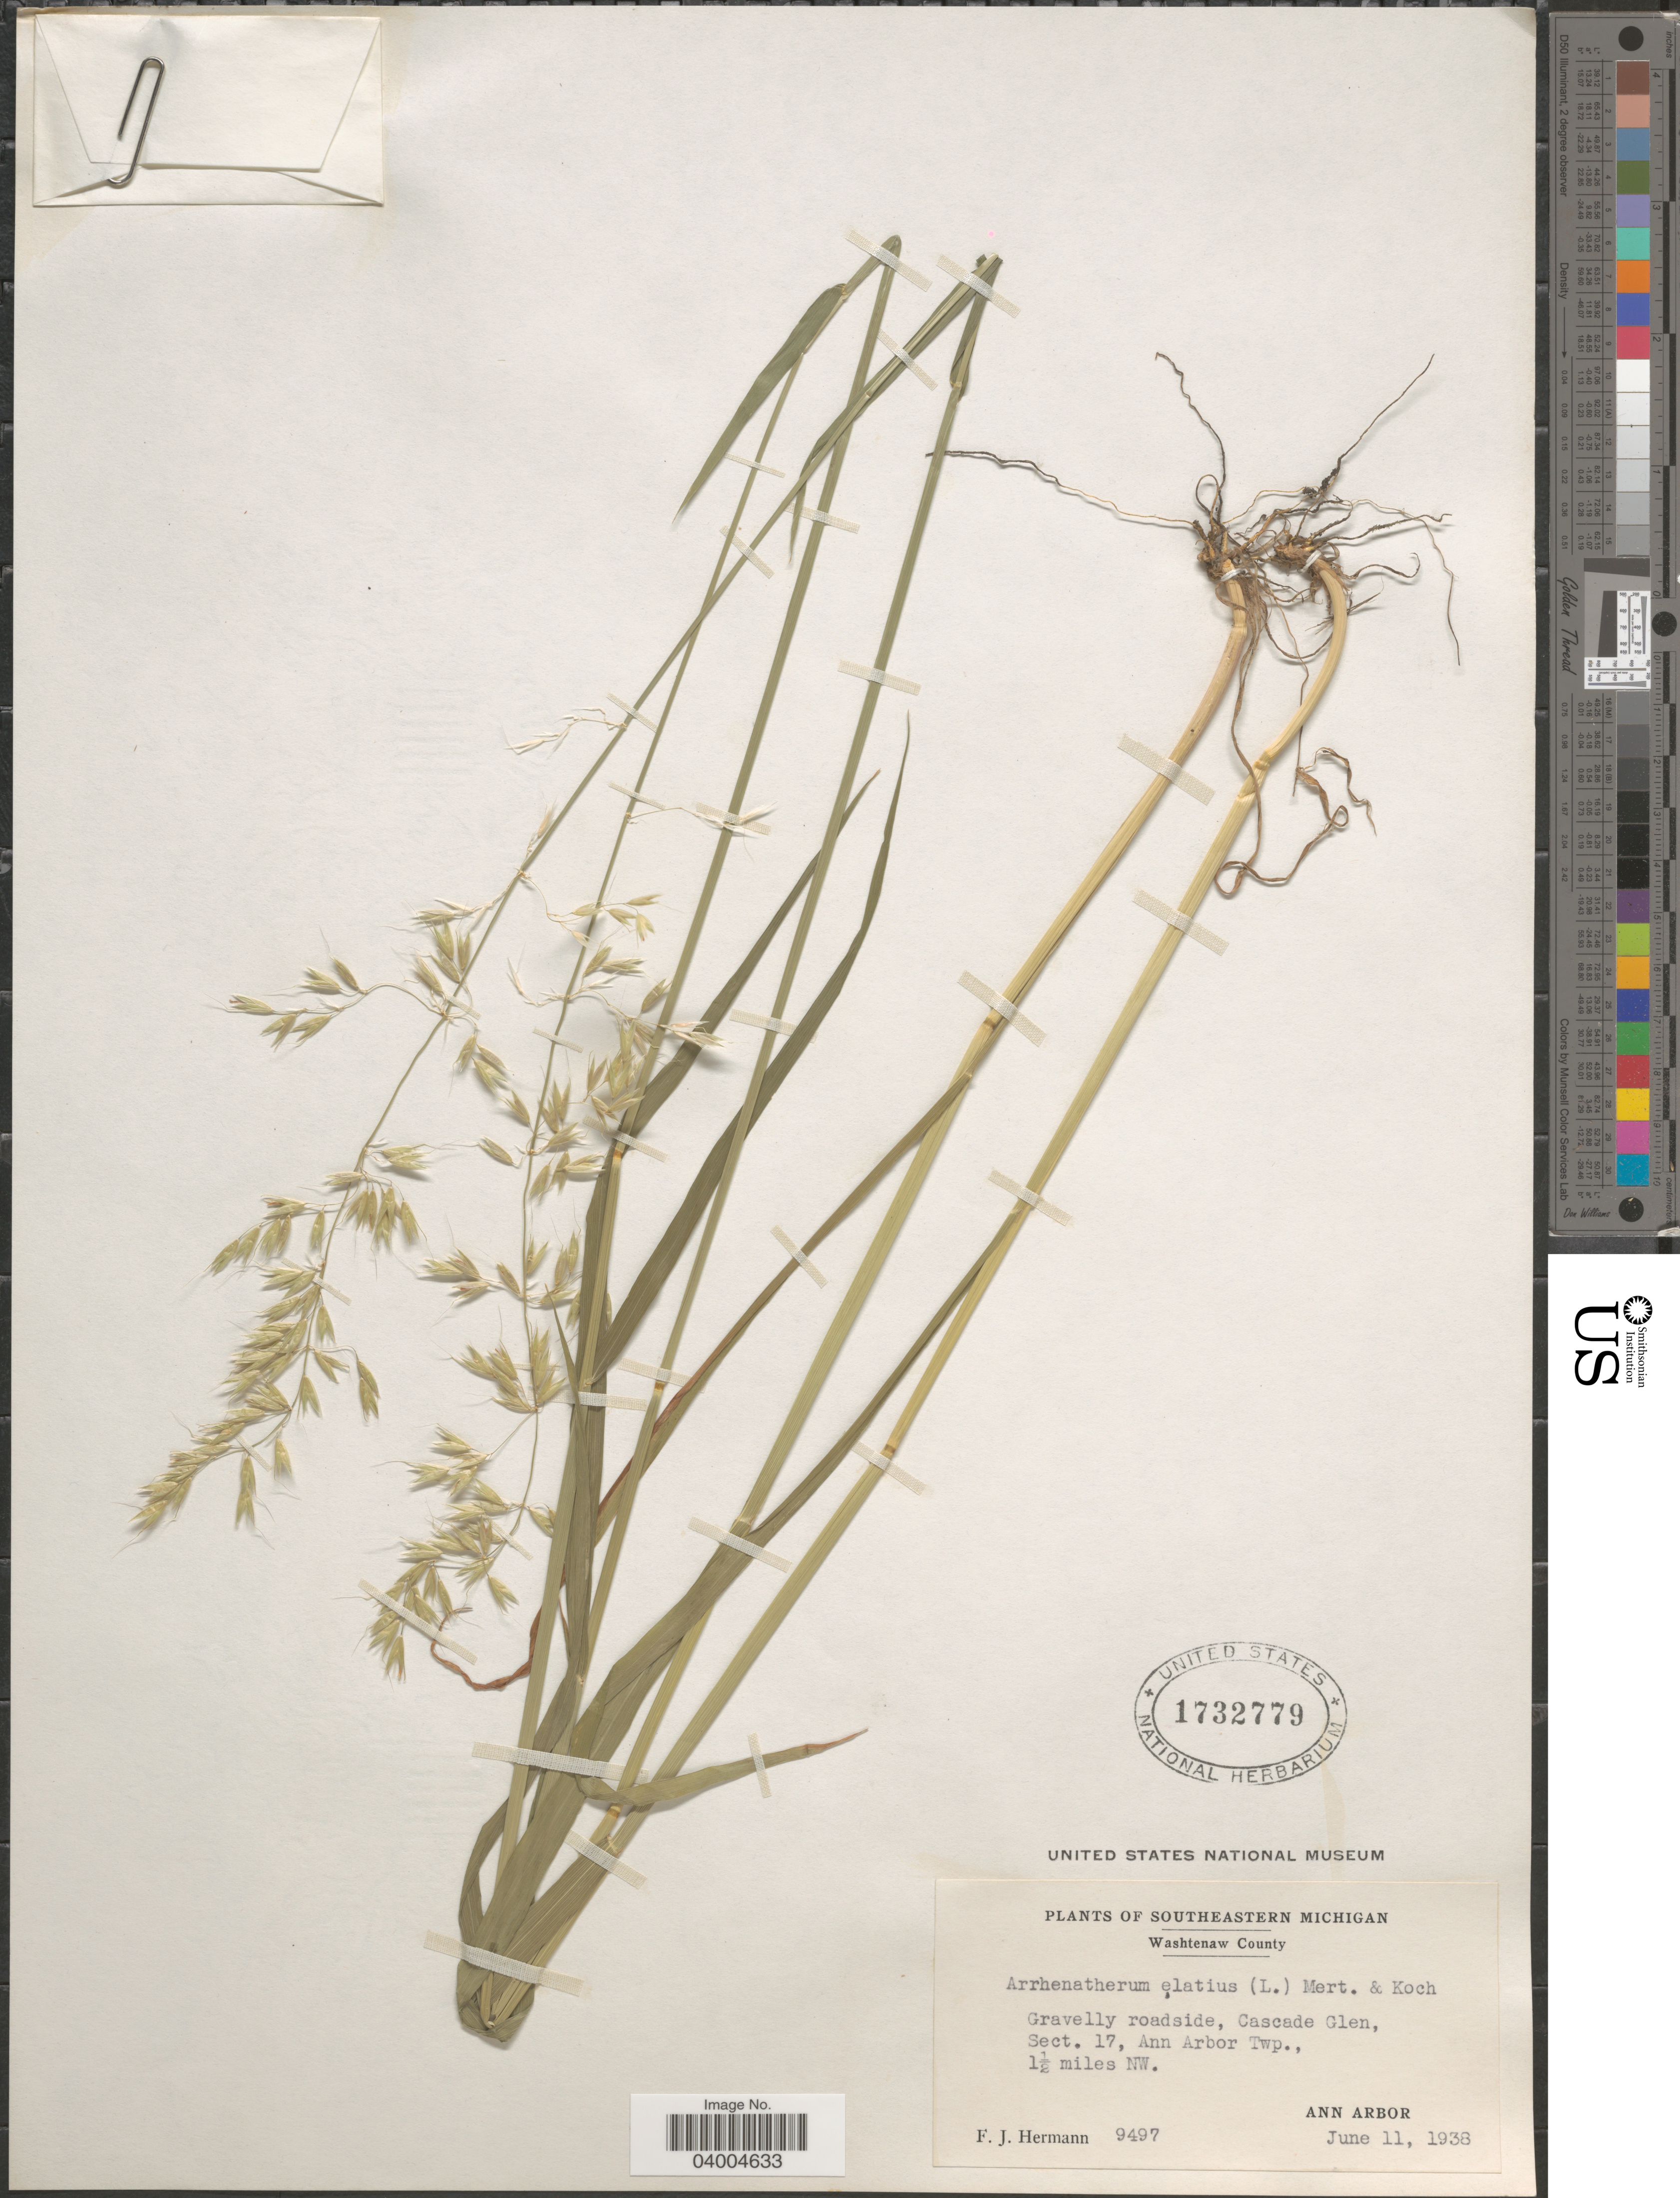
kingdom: Plantae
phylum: Tracheophyta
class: Liliopsida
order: Poales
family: Poaceae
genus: Arrhenatherum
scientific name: Arrhenatherum elatius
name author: (L.) J. Presl & C. Presl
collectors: F. J. Hermann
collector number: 9497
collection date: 1938-06-11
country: United States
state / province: Michigan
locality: Southeastern Michigan. Washtenaw County. Cascade Glen, Sect. 17, Ann Arbor Twp., 1½ miles NW. Ann Arbor.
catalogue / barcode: US 1732779